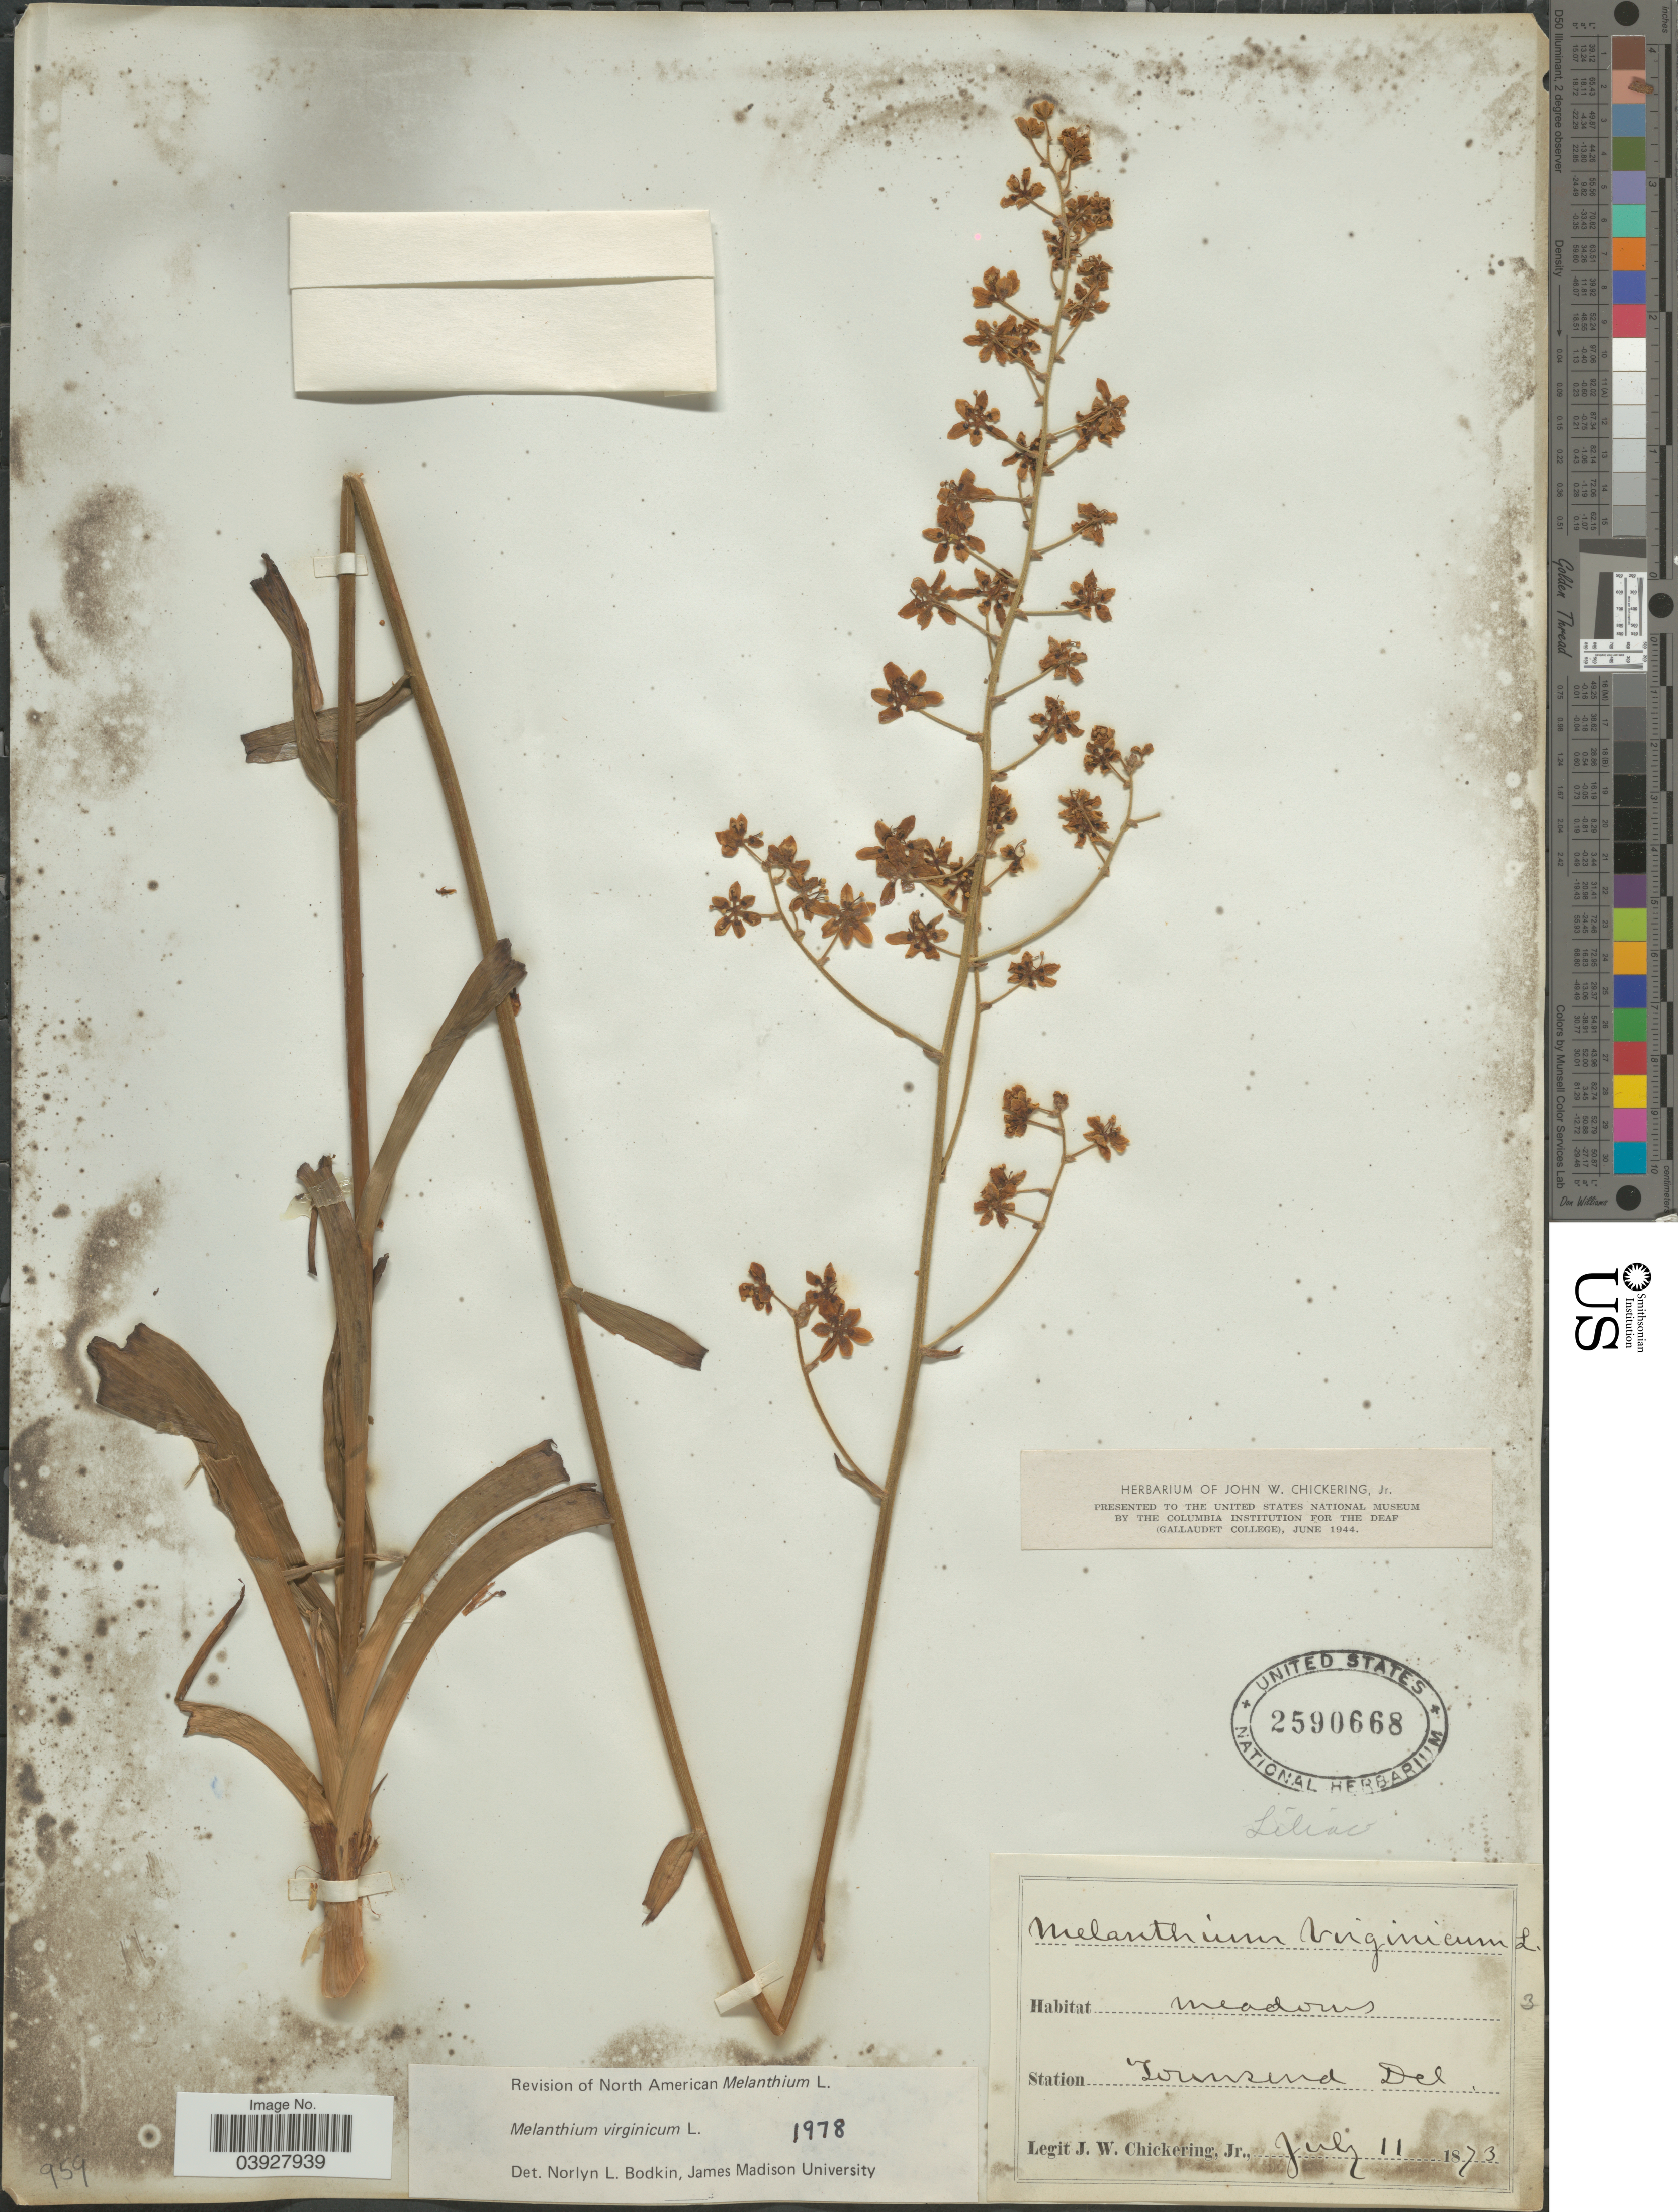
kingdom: Plantae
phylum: Tracheophyta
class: Liliopsida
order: Liliales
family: Melanthiaceae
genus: Melanthium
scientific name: Melanthium virginicum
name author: L.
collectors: J. Chickering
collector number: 3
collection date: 1873-07-11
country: United States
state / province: Delaware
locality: Station Townsend.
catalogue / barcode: US 2590668